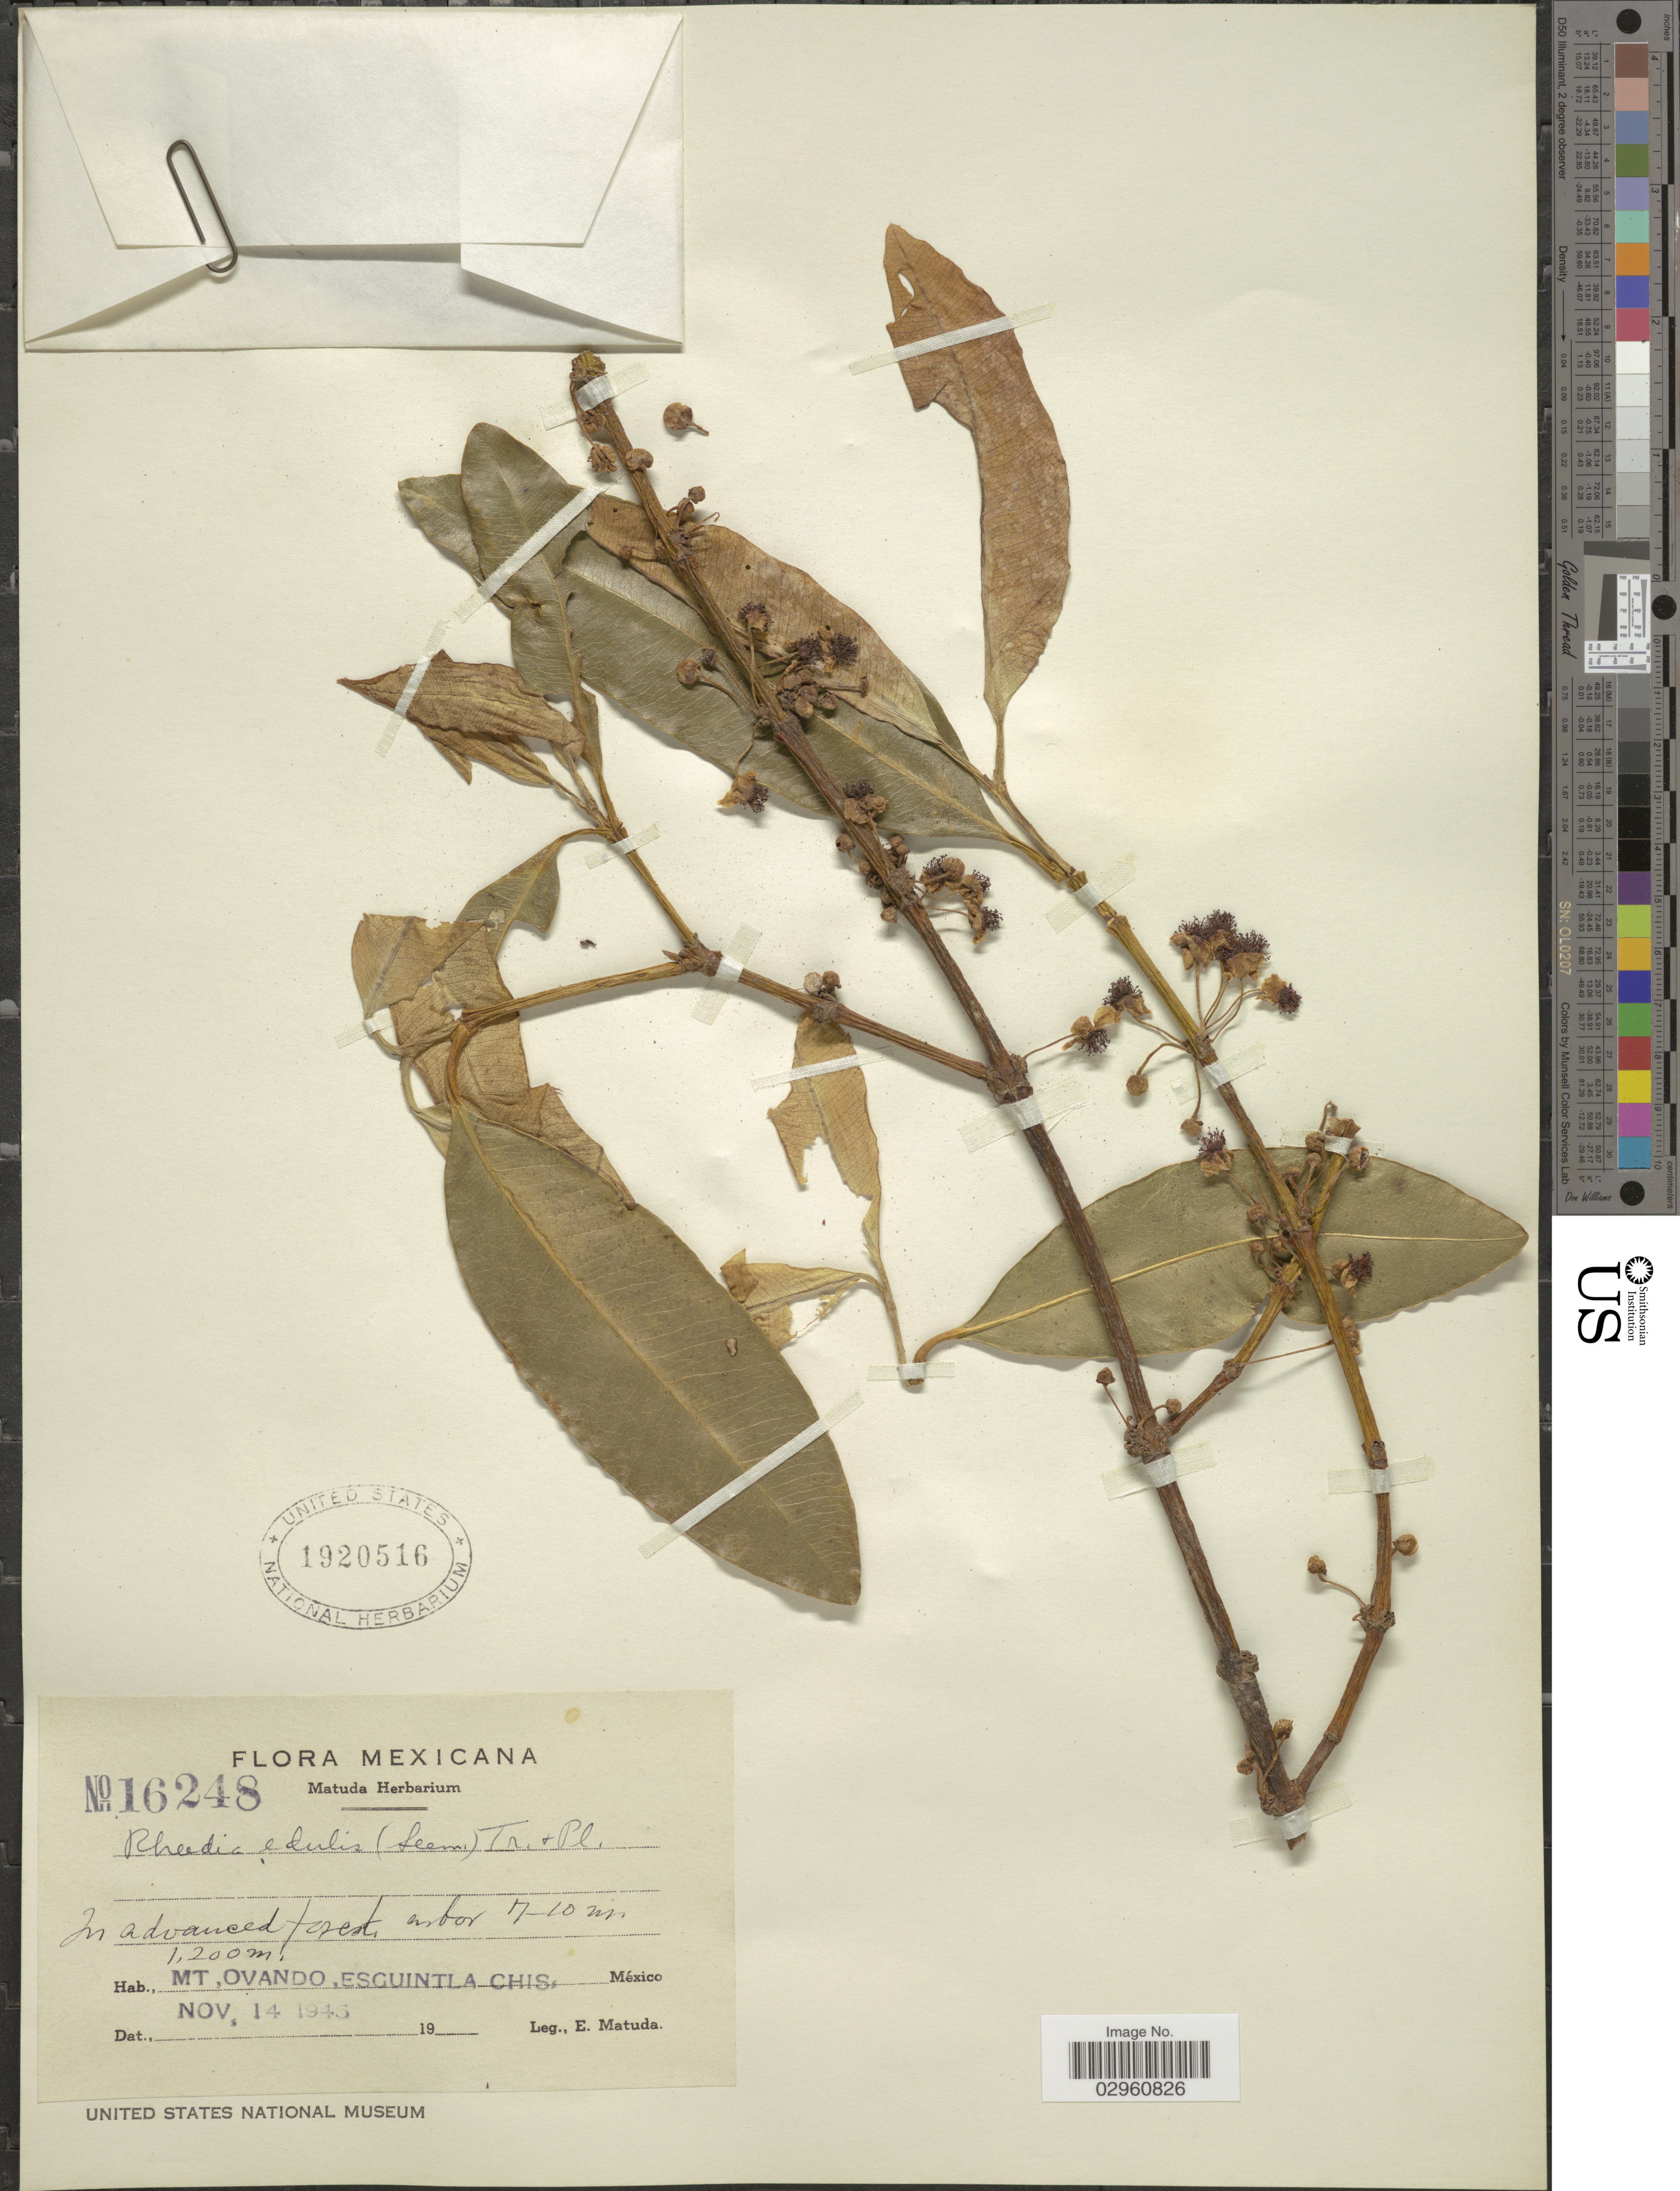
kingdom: Plantae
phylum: Tracheophyta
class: Magnoliopsida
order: Malpighiales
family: Clusiaceae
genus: Garcinia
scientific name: Garcinia intermedia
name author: (Pittier) Hammel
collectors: E. Matuda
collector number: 16248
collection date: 1945-11-14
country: Mexico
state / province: Chiapas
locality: Mt. Ovando, Escuintla.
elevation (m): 1200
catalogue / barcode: US 1920516